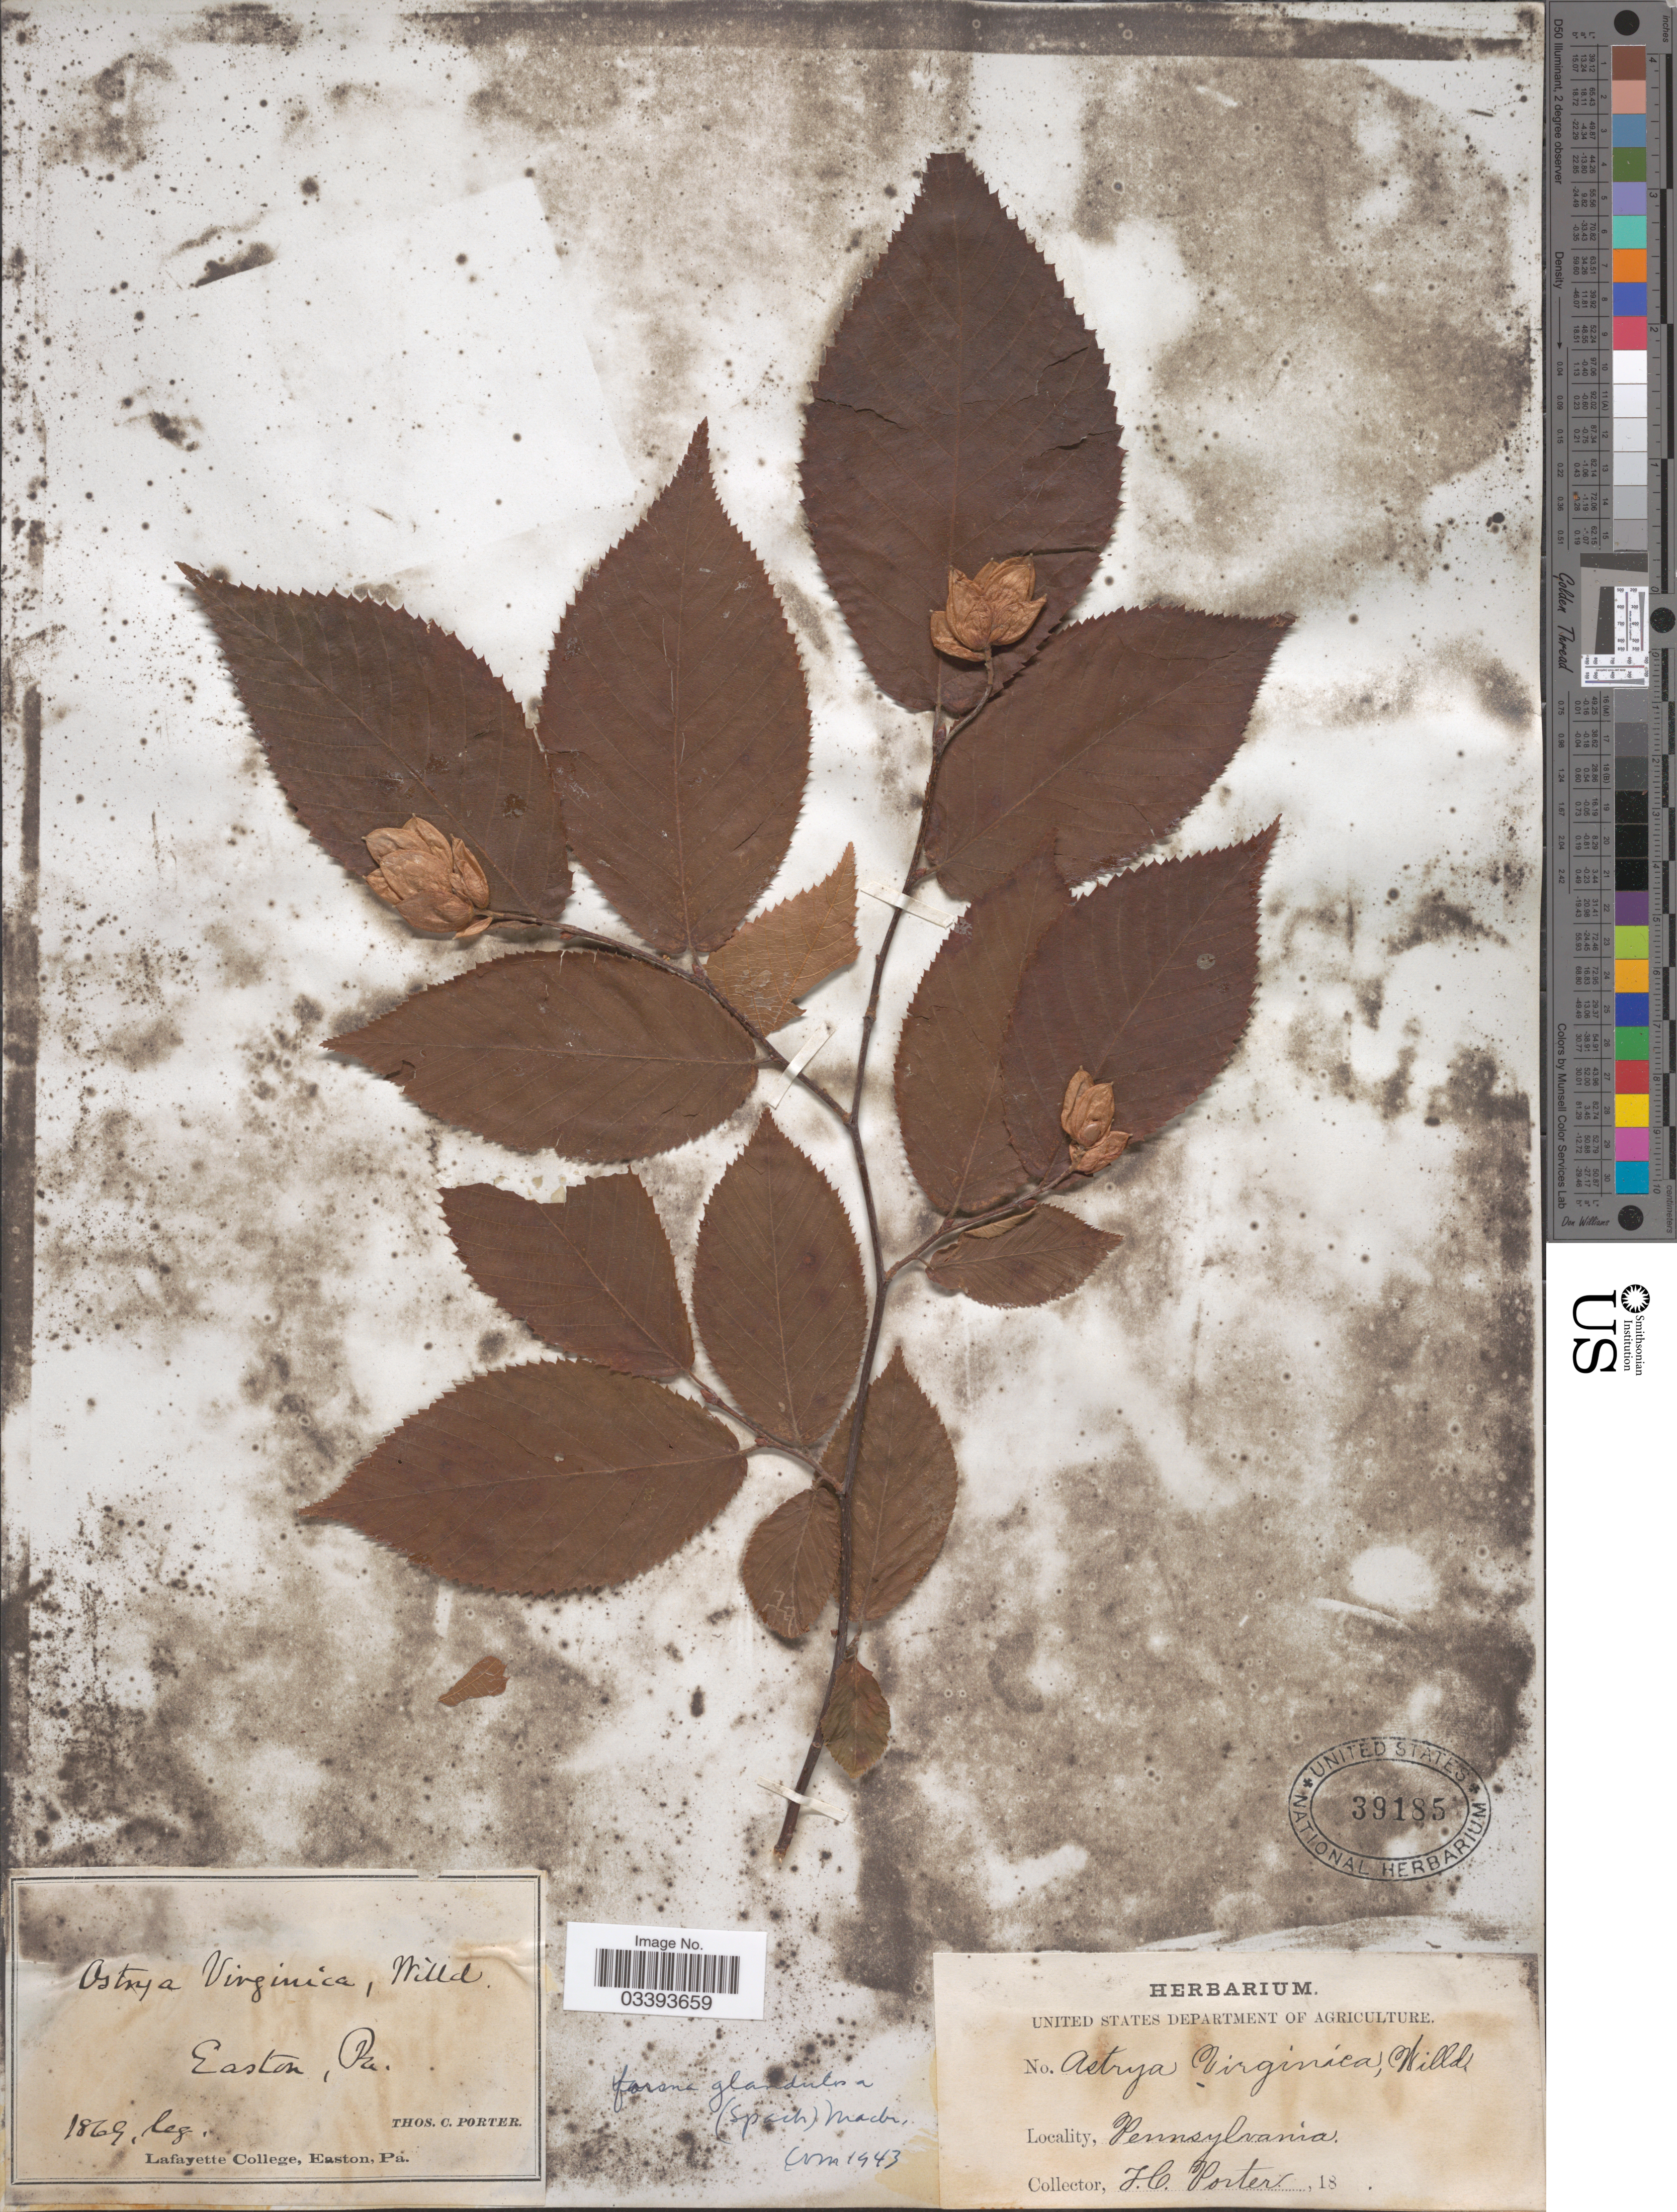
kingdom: Plantae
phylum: Tracheophyta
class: Magnoliopsida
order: Fagales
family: Betulaceae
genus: Ostrya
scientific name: Ostrya virginiana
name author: (Mill.) K. Koch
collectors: T. Porter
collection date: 1869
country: United States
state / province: Pennsylvania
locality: Easton, Pa.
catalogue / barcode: US 39185